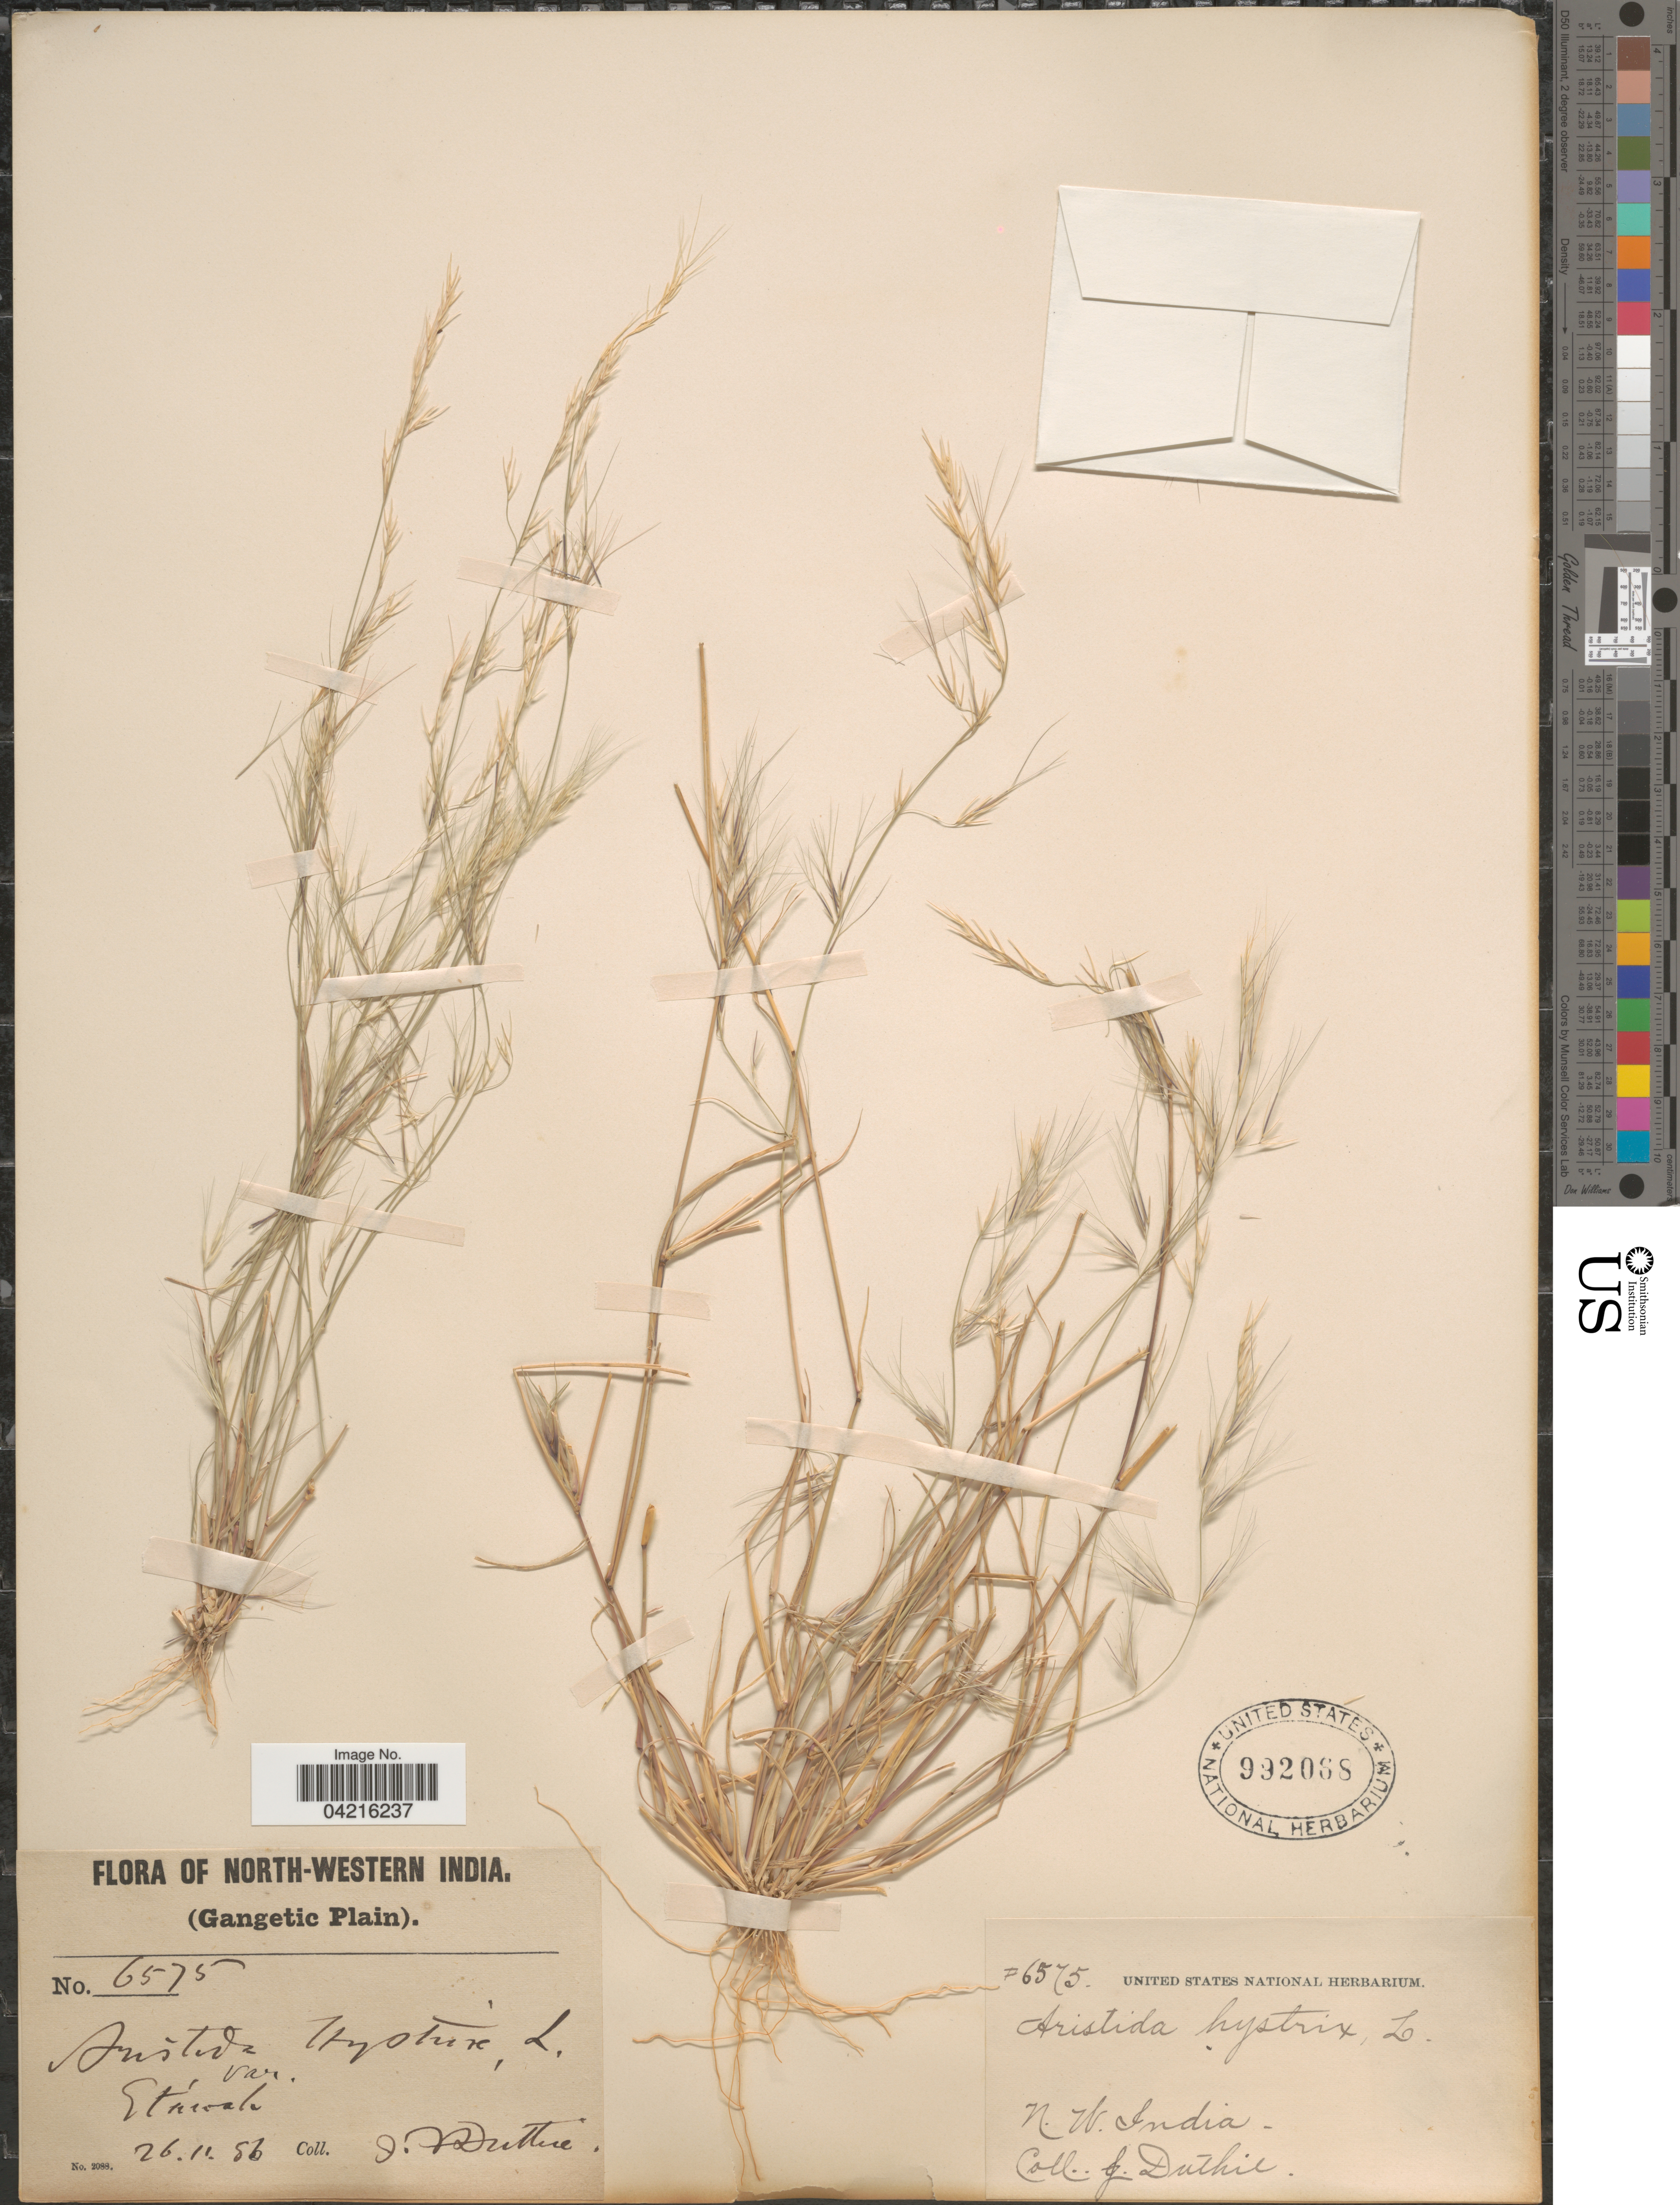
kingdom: Plantae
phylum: Tracheophyta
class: Liliopsida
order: Poales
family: Poaceae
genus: Aristida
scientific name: Aristida adscensionis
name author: L.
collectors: J. F. Duthie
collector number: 6575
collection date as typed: Transcribed d/m/y: 26/11/56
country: India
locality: North-Western India. (Gangetic Plain). Etawahi.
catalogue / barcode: US 992068